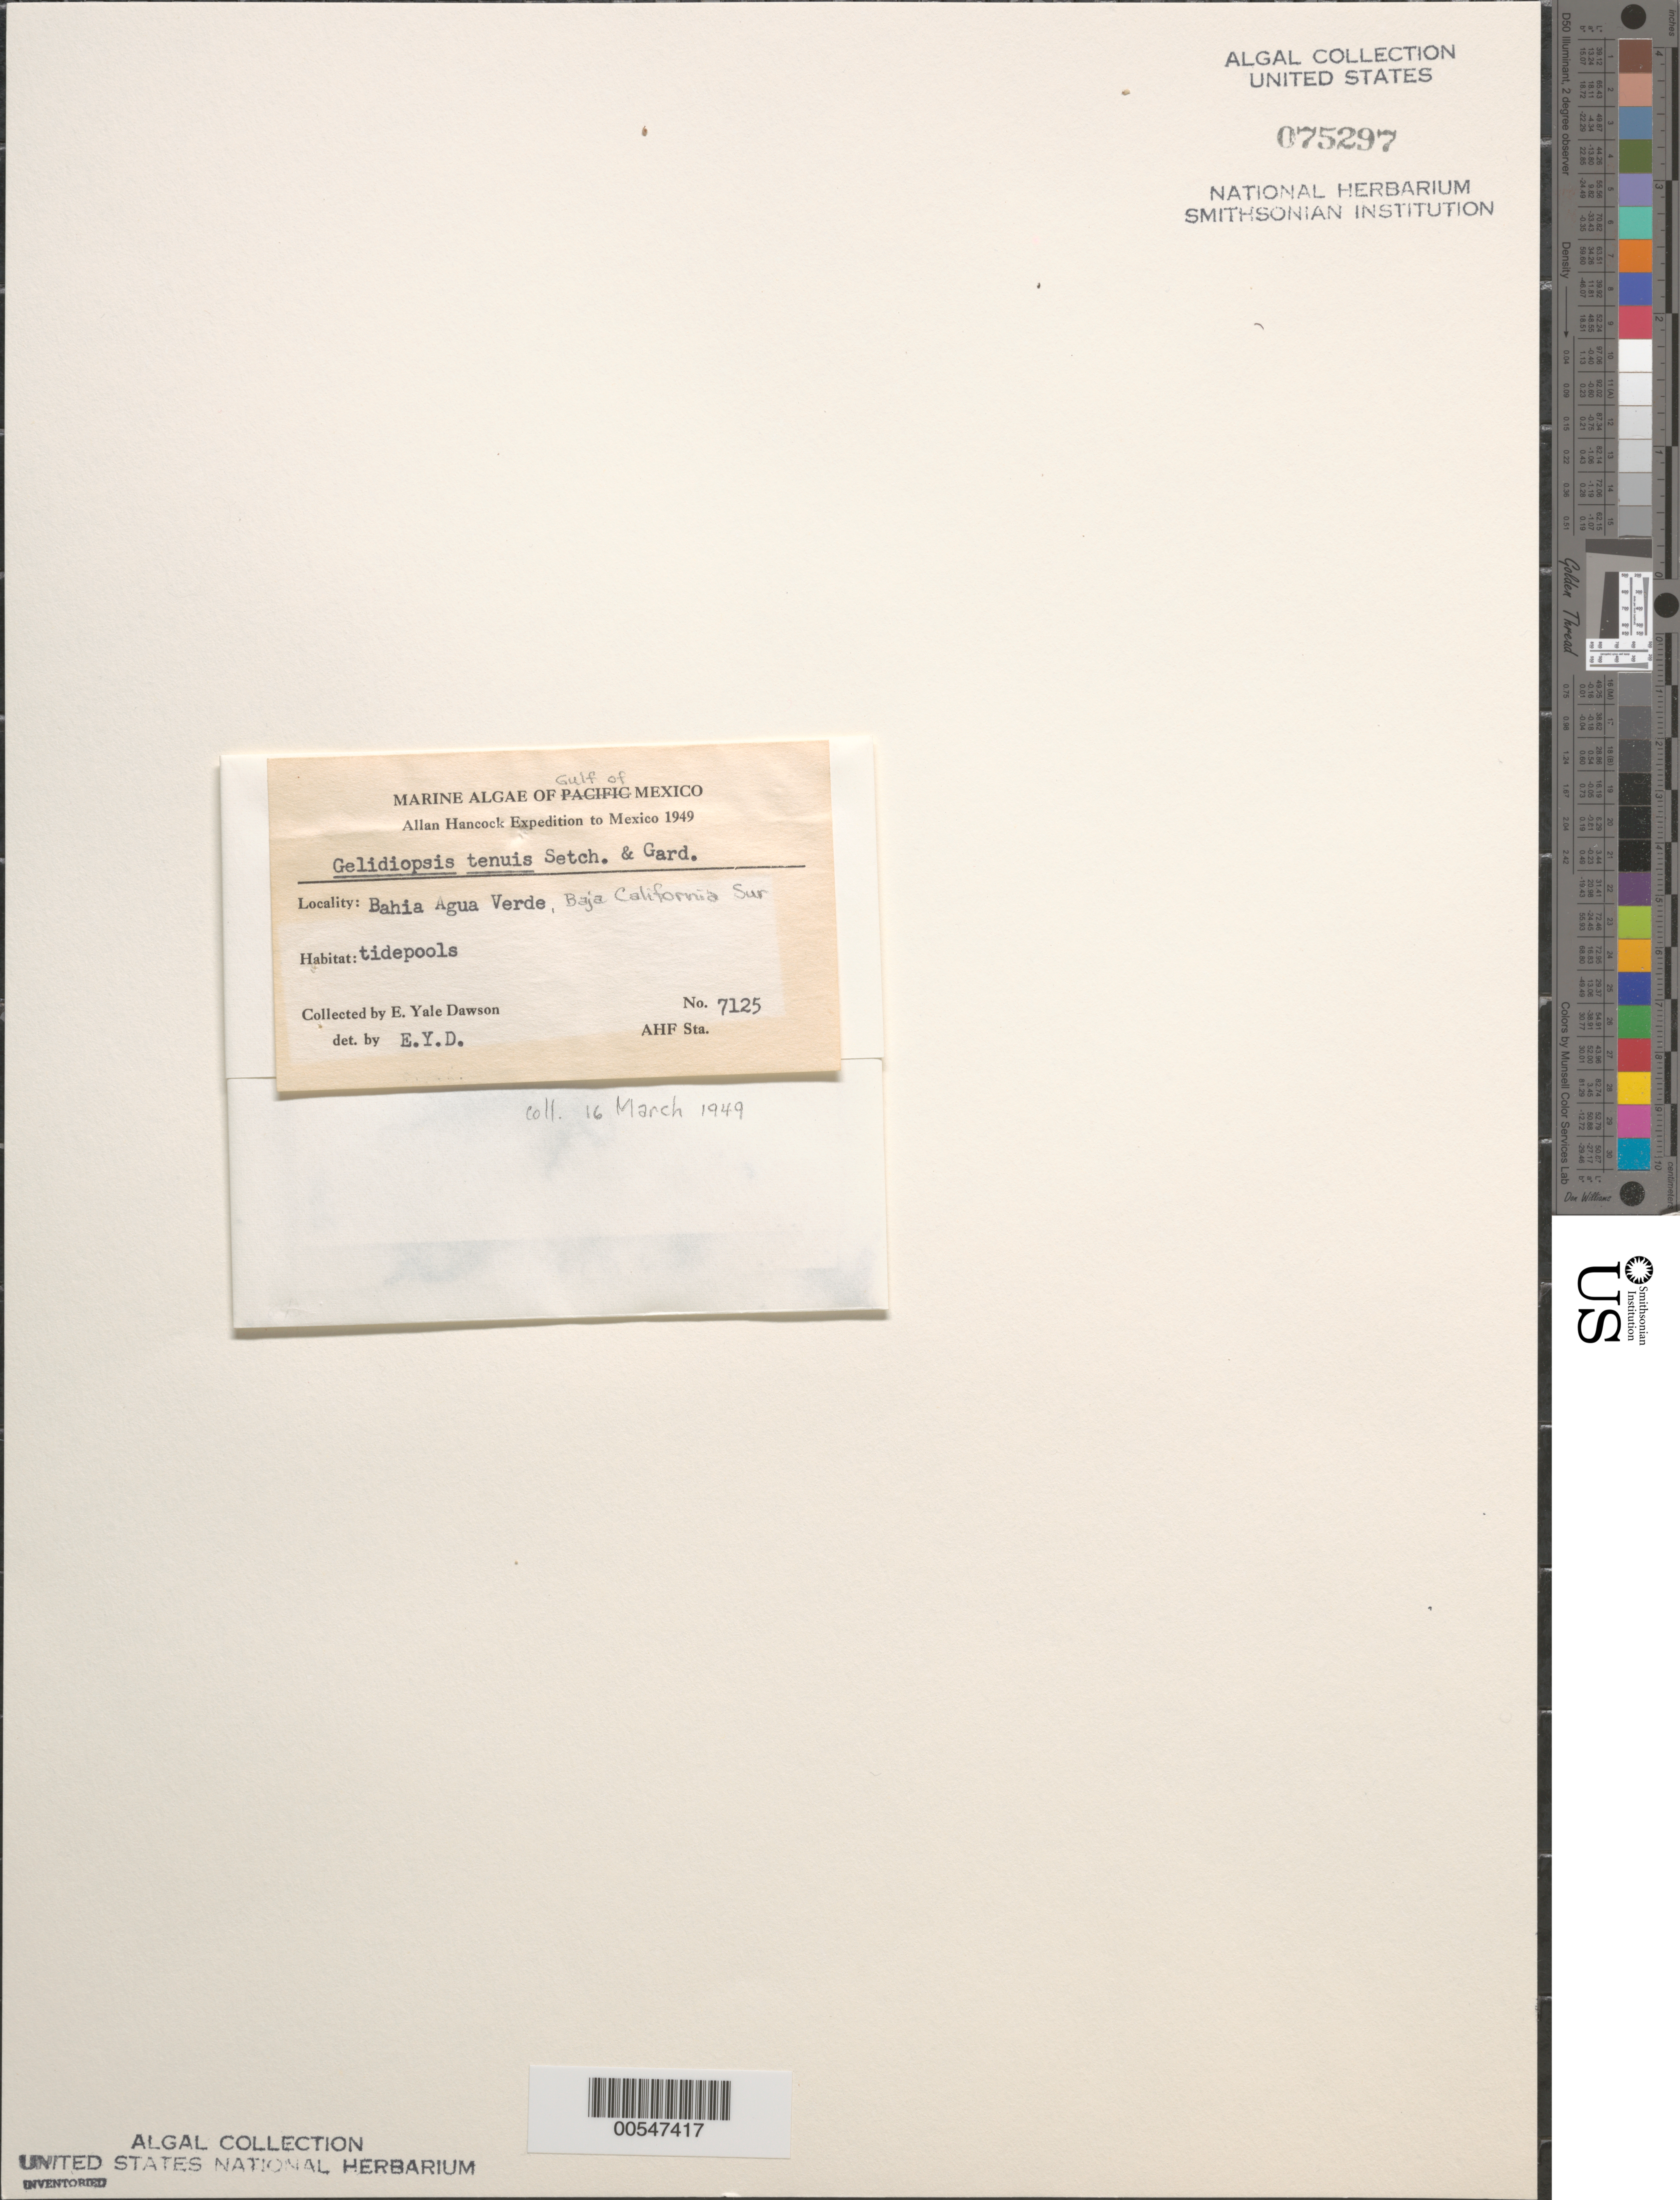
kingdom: Plantae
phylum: Rhodophyta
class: Florideophyceae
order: Gracilariales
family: Gracilariaceae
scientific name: Gelidiopsis tenuis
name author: Setch. & N.L. Gardner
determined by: Algae name updating Project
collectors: E. Y. Dawson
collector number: EYD 7125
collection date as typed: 16 Mar 1949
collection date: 1949-03-16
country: Mexico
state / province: Baja California Sur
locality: Bahia Agua Verde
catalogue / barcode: US 75297